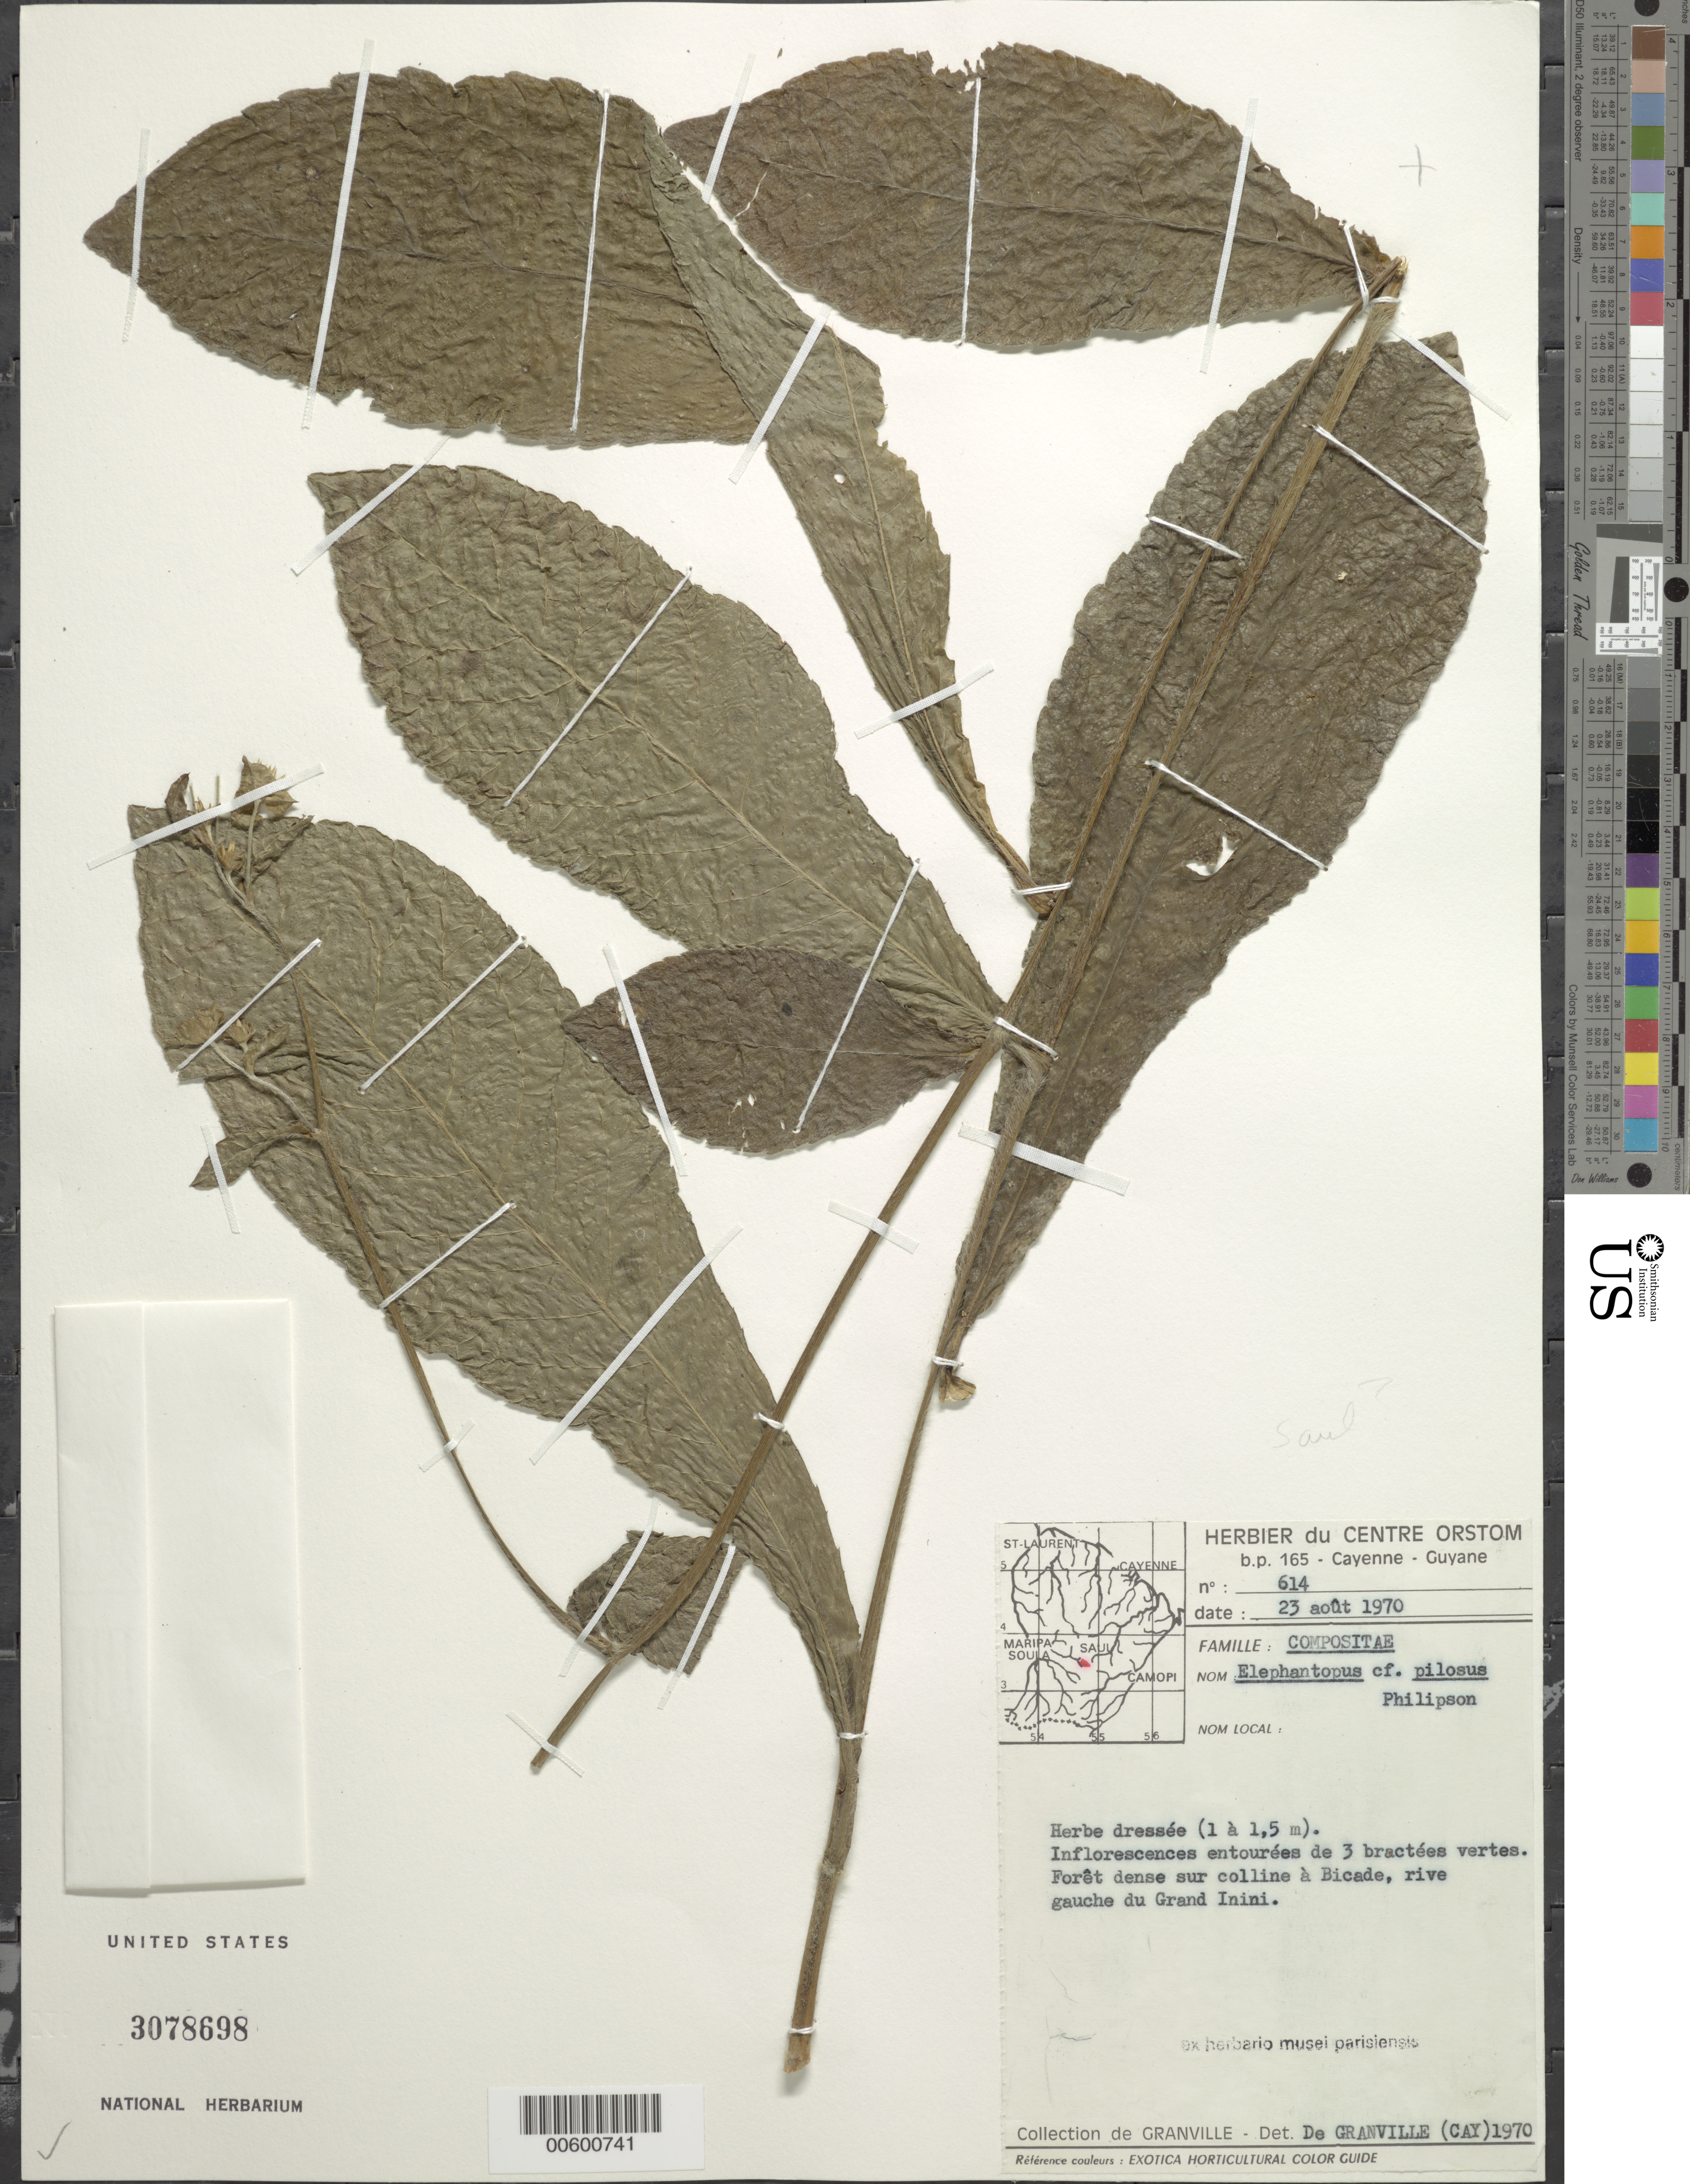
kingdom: Plantae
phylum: Tracheophyta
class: Magnoliopsida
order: Asterales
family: Asteraceae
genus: Elephantopus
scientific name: Elephantopus mollis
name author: Kunth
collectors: J.-J. de Granville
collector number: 614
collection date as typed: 23-Aug-70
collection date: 1970-08-23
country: French Guiana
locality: Grand Inini, Bicade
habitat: Dense forest, sur colline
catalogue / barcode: US 3078698